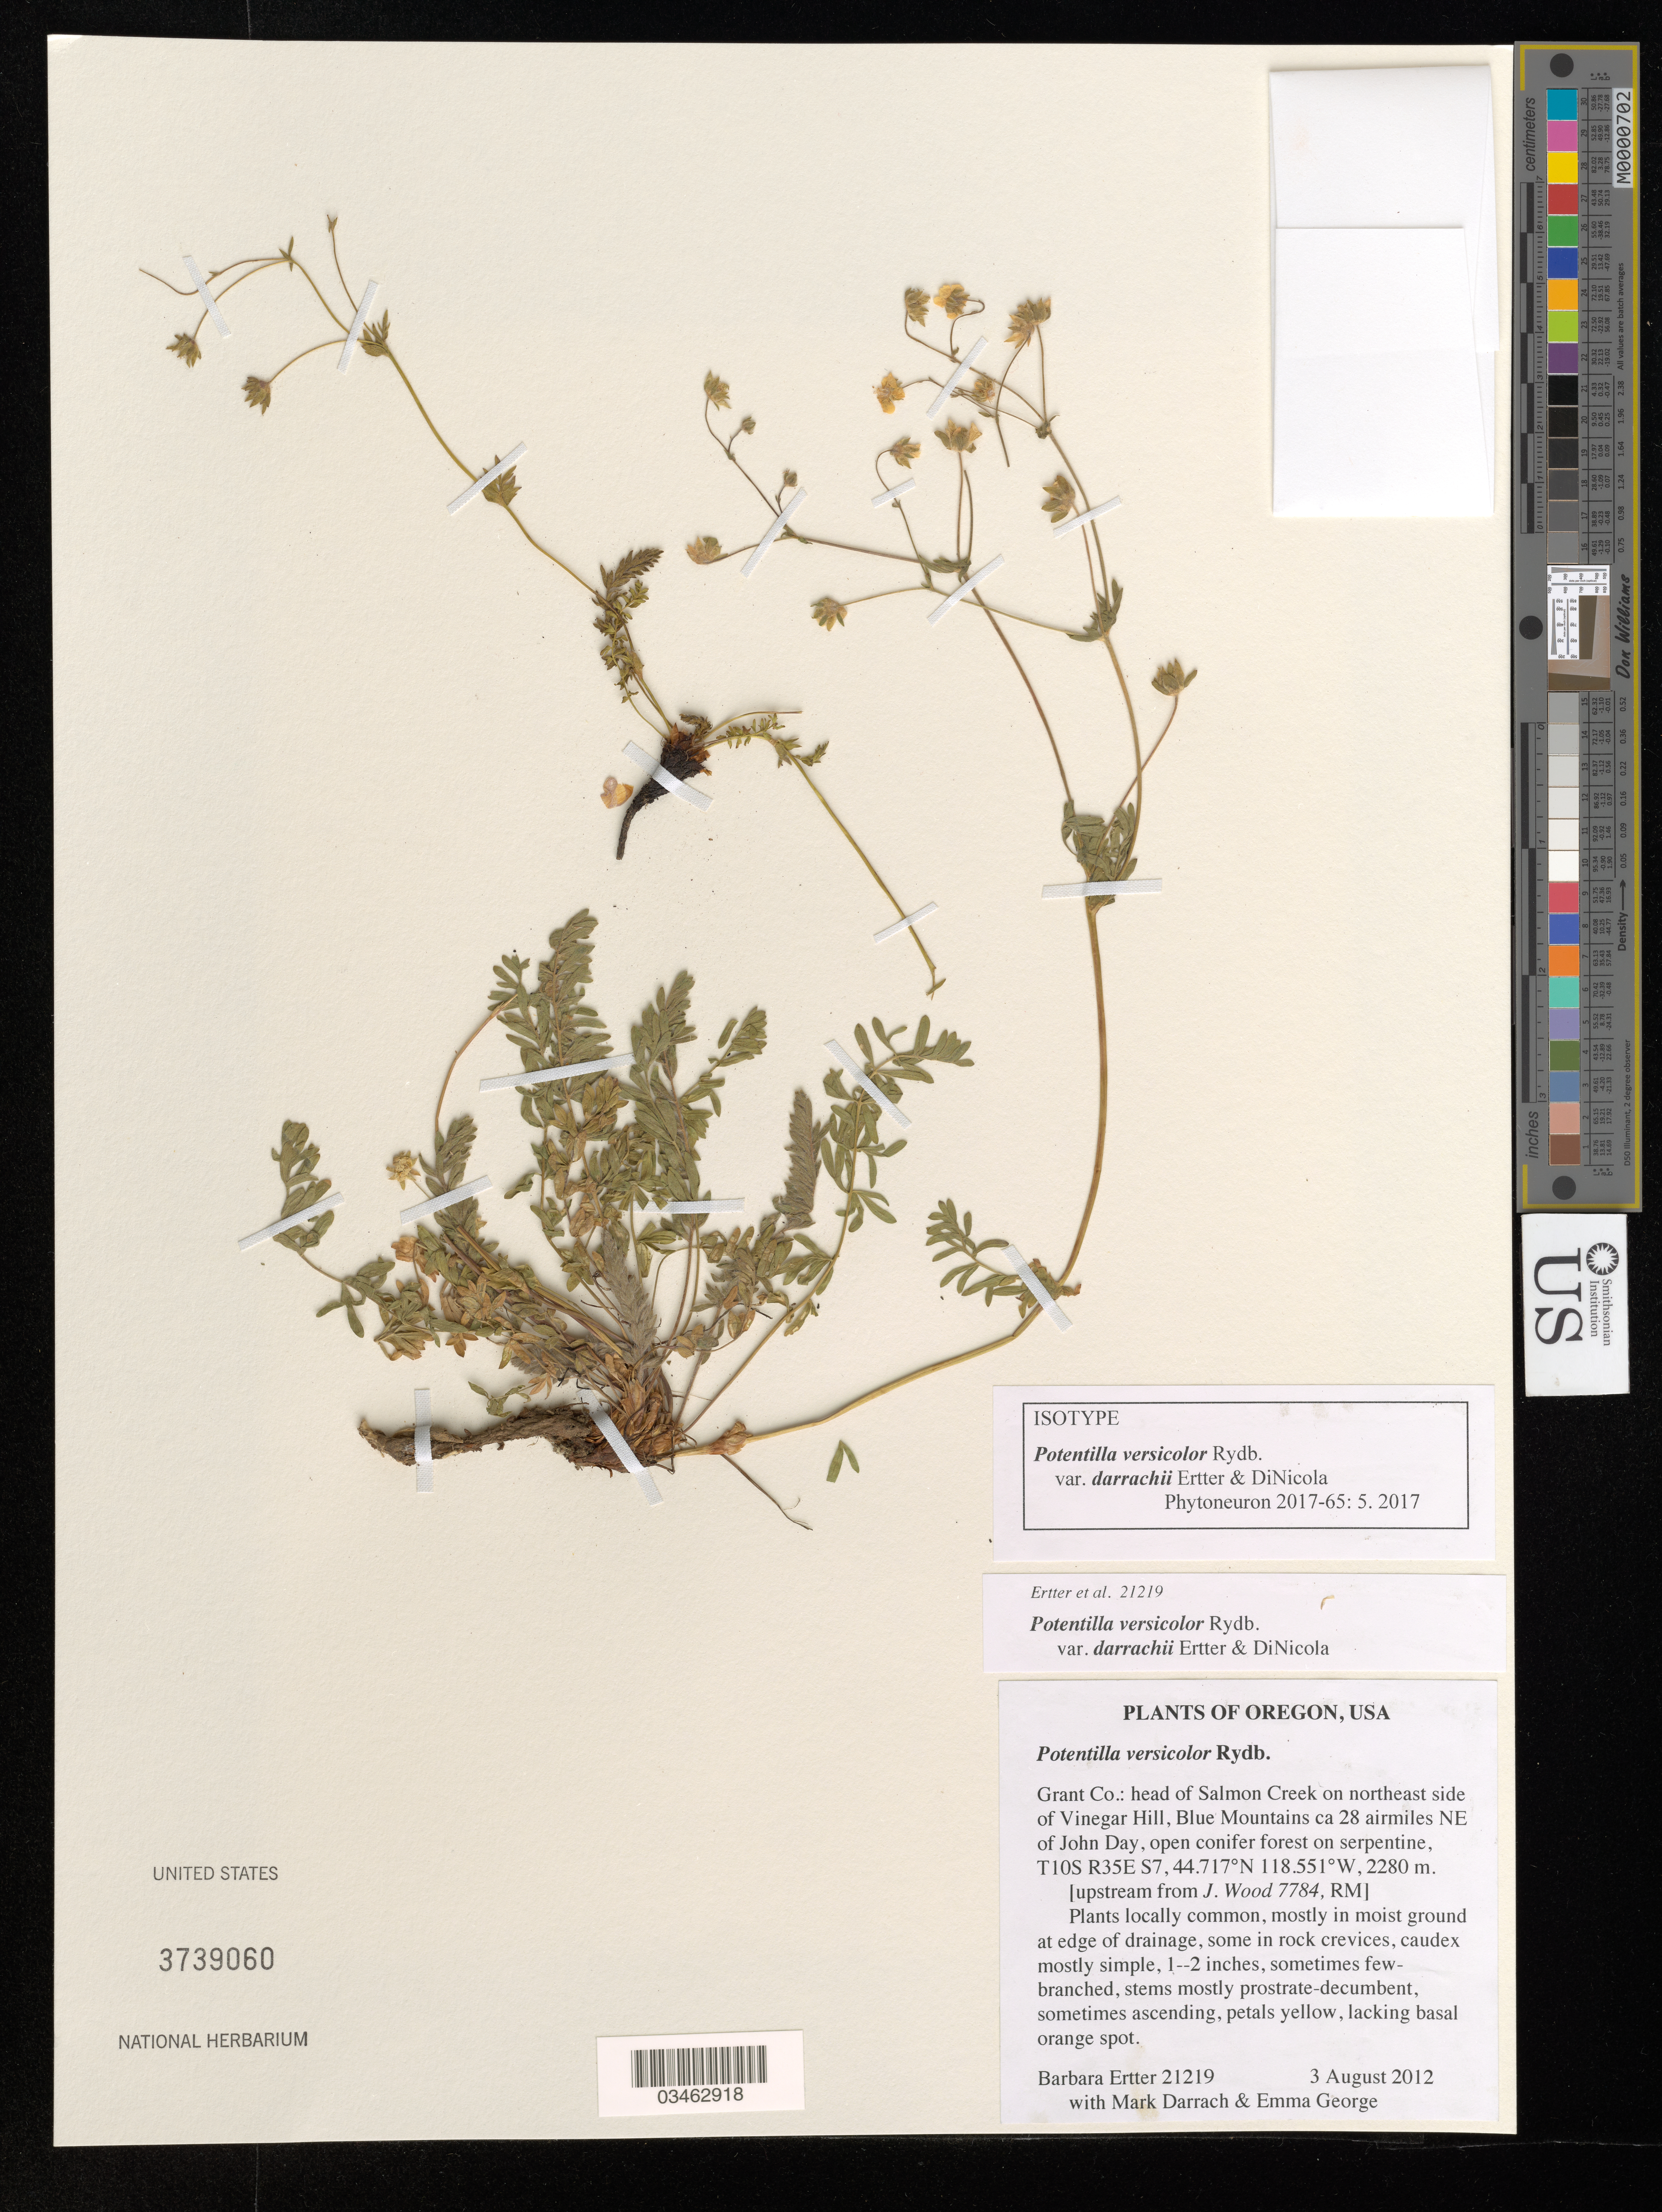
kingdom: Plantae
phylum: Tracheophyta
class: Magnoliopsida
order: Rosales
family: Rosaceae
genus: Potentilla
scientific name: Potentilla versicolor var. darrachii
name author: Ertter & DiNicola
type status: Isotype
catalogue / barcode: US 3739060